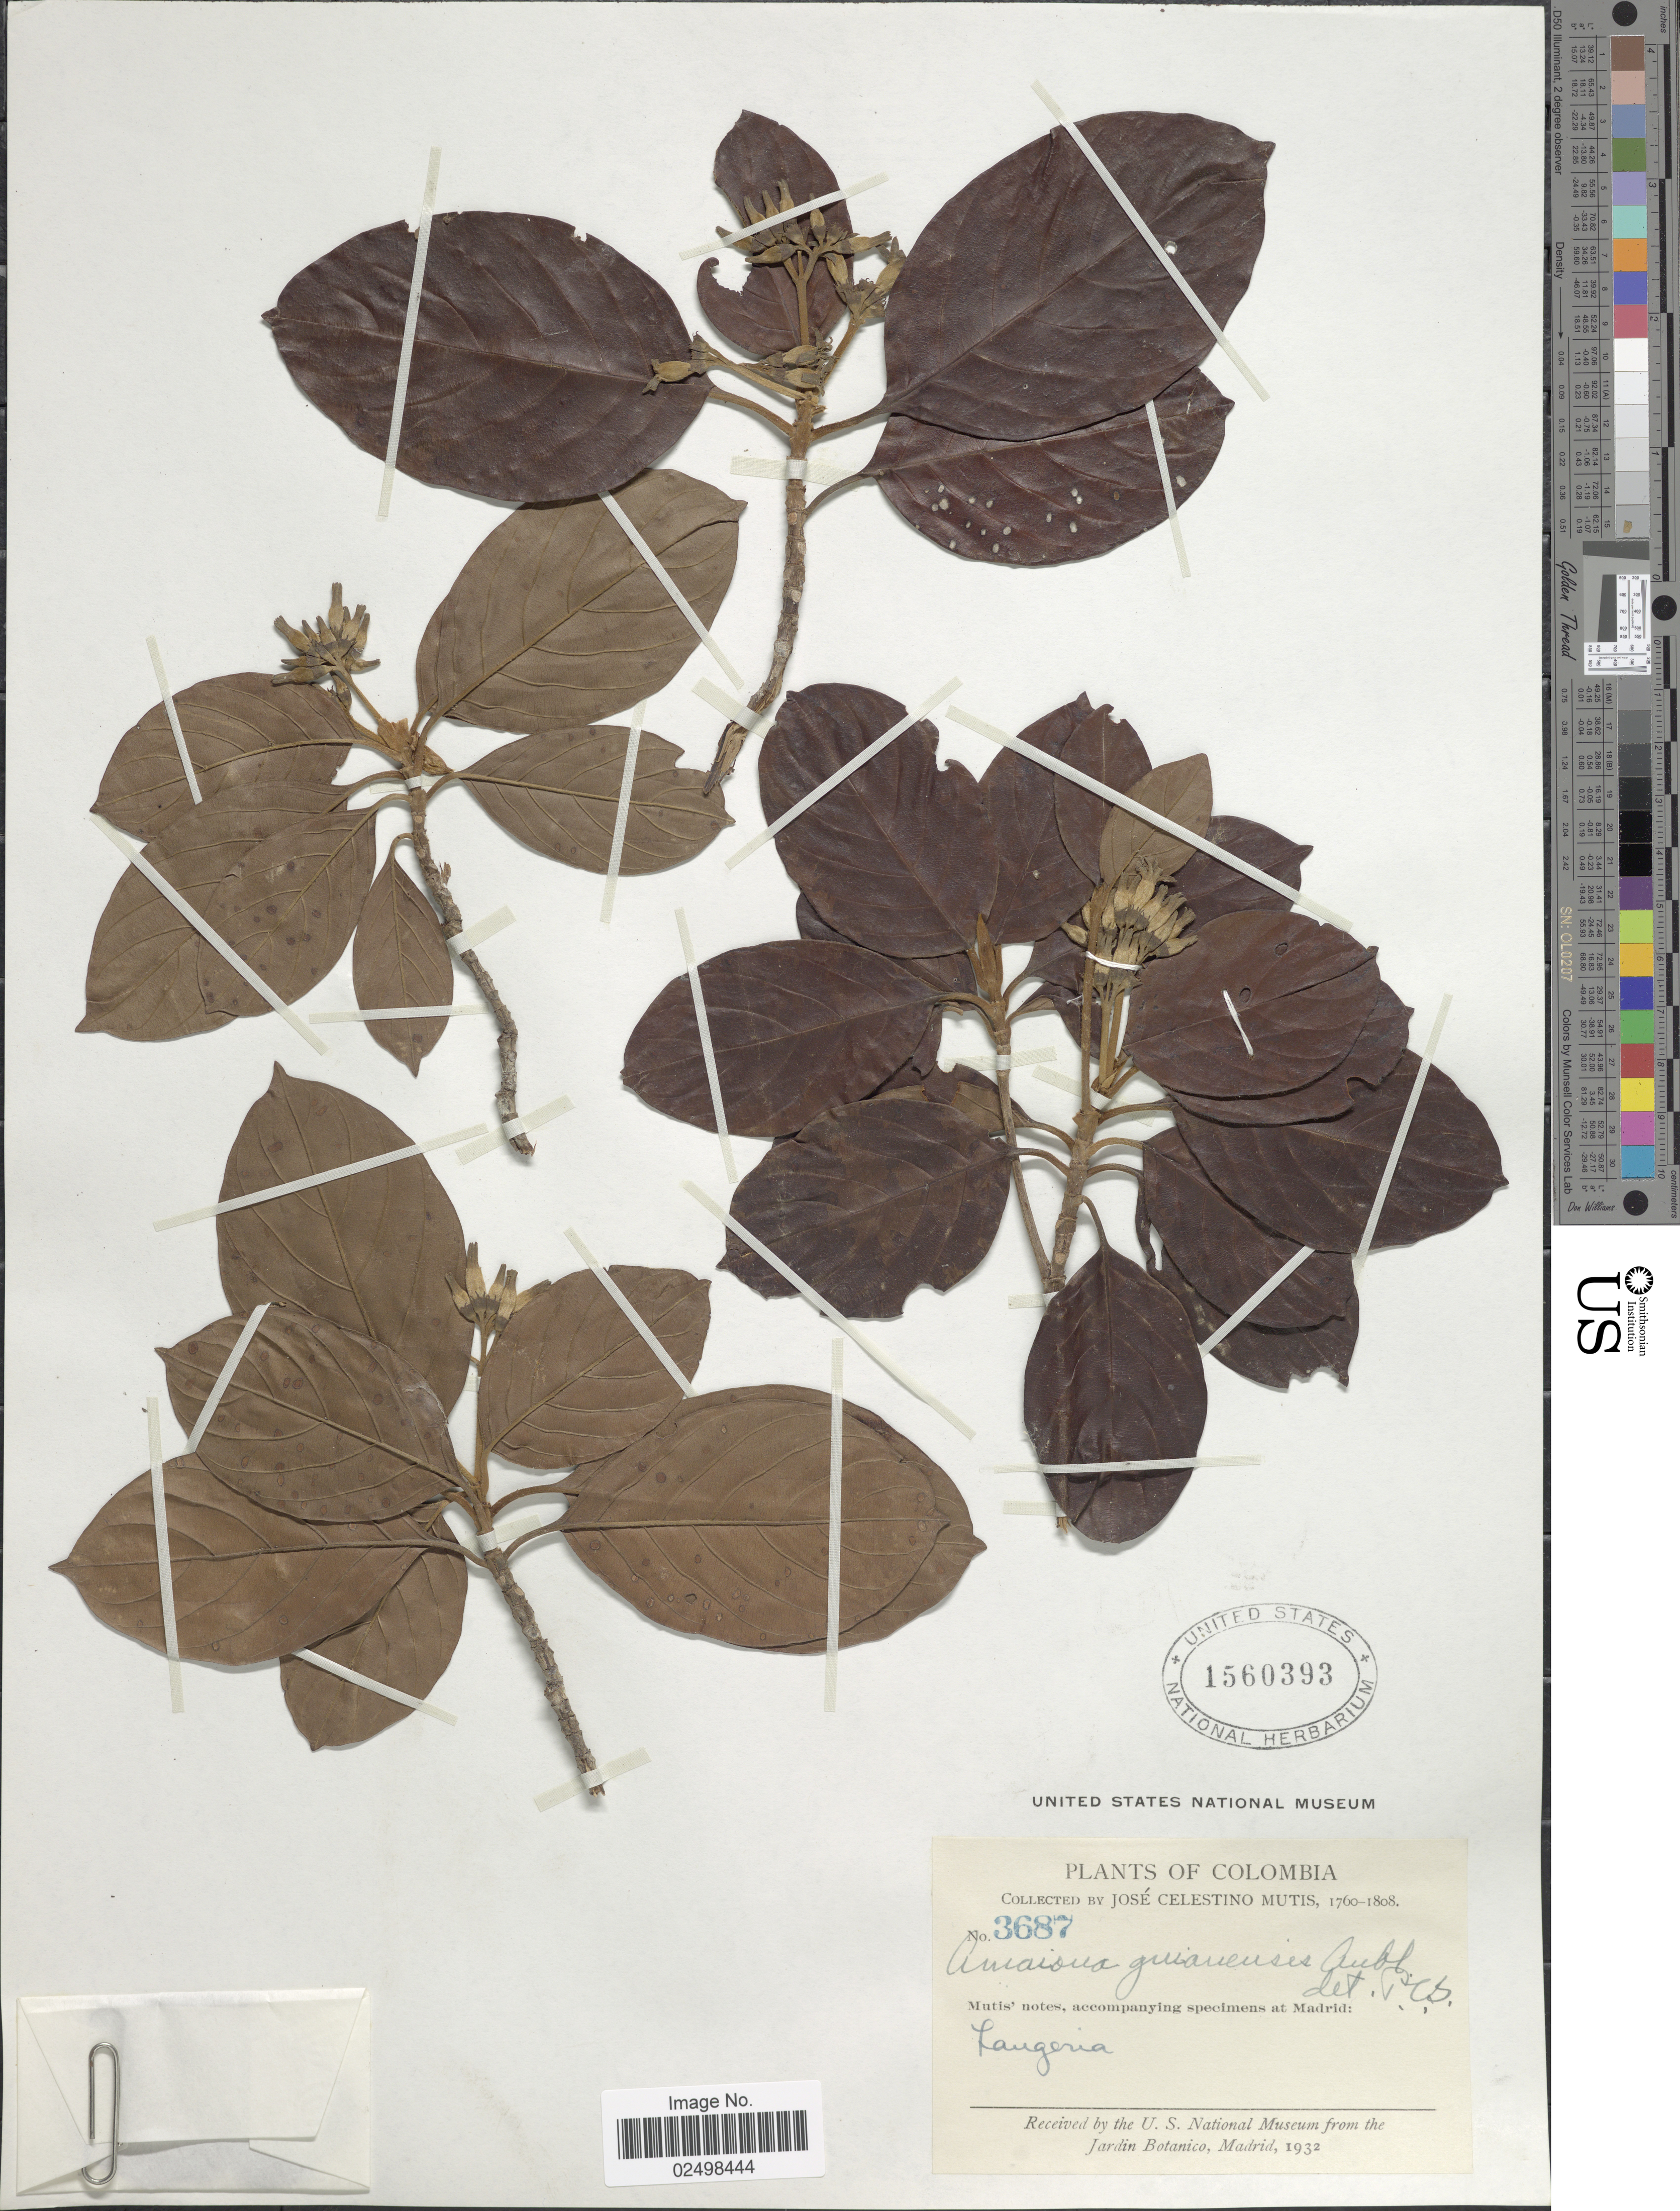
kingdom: Plantae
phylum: Tracheophyta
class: Magnoliopsida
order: Gentianales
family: Rubiaceae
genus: Amaioua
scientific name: Amaioua guianensis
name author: Aubl.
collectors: J. C. B. Mutis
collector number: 3687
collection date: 1760/1808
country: Colombia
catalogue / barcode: US 1560393